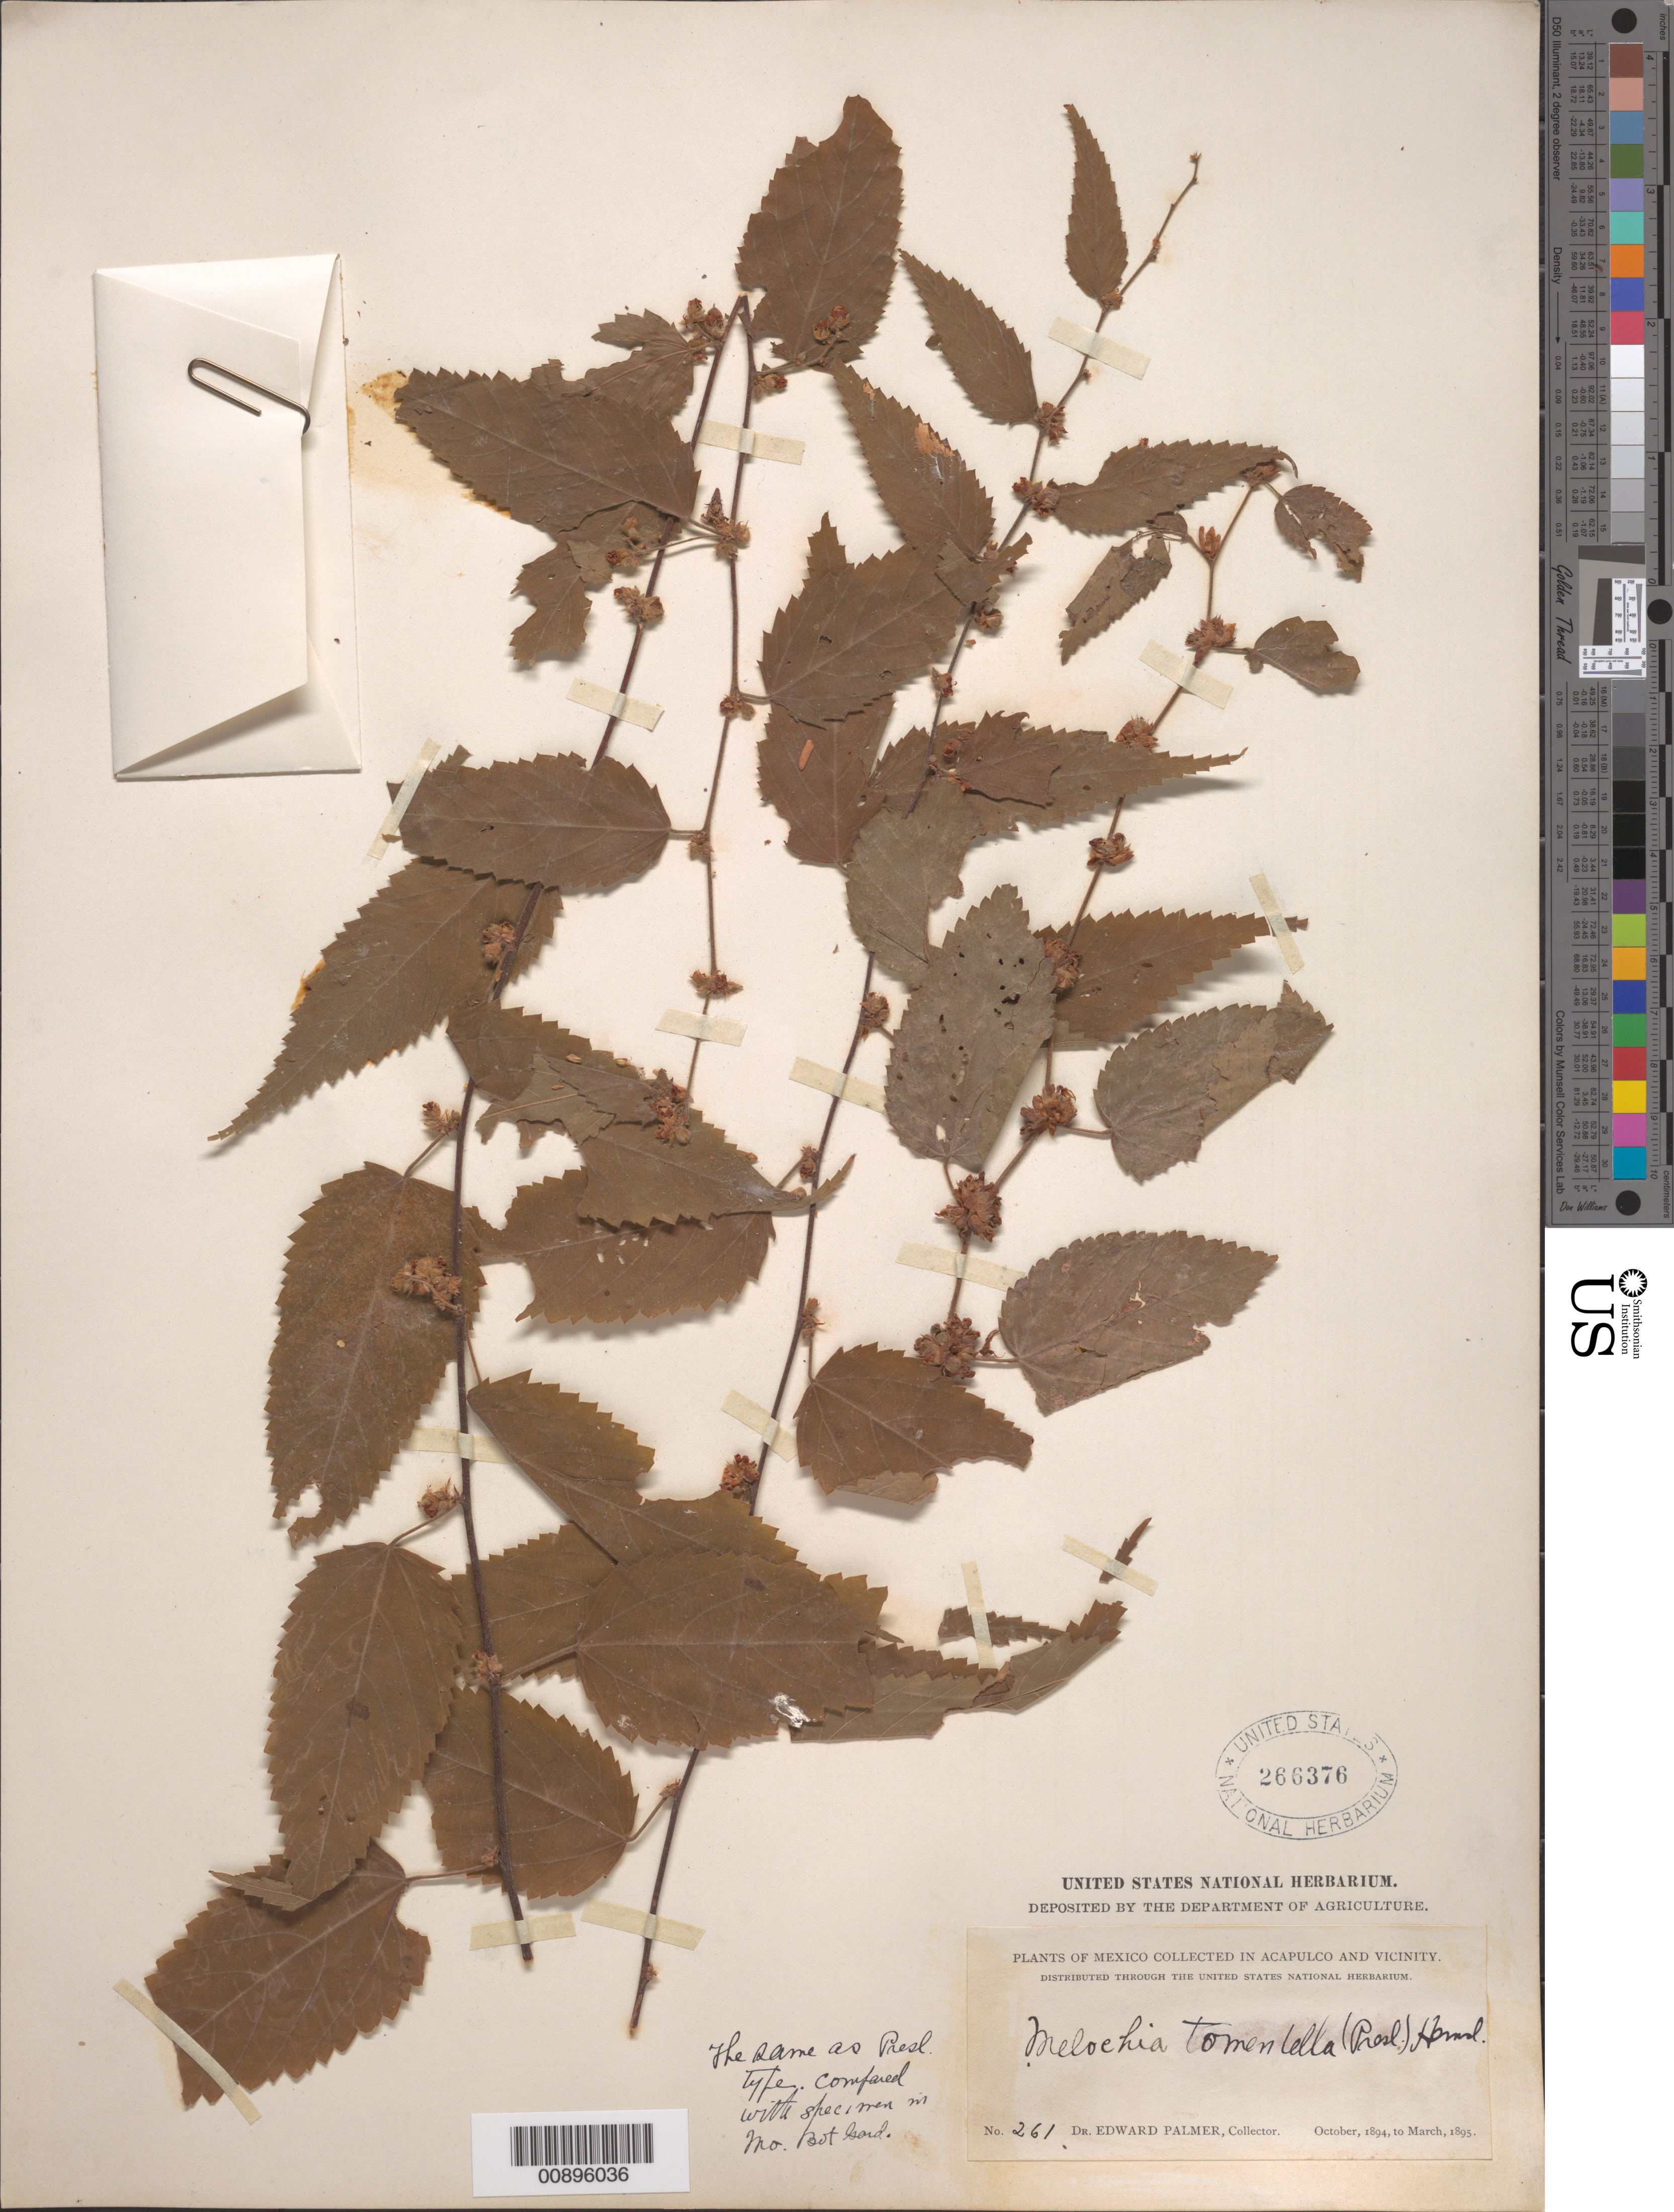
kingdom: Plantae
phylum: Tracheophyta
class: Magnoliopsida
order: Malvales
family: Malvaceae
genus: Melochia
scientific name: Melochia tomentella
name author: (C. Presl) Hemsl.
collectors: E. Palmer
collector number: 261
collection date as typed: Oct 1894 to -- Mar 1895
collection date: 1894-10/1895-03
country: Mexico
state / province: Guerrero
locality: Acapulco, Guerrero and vicinity.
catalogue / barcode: US 266376